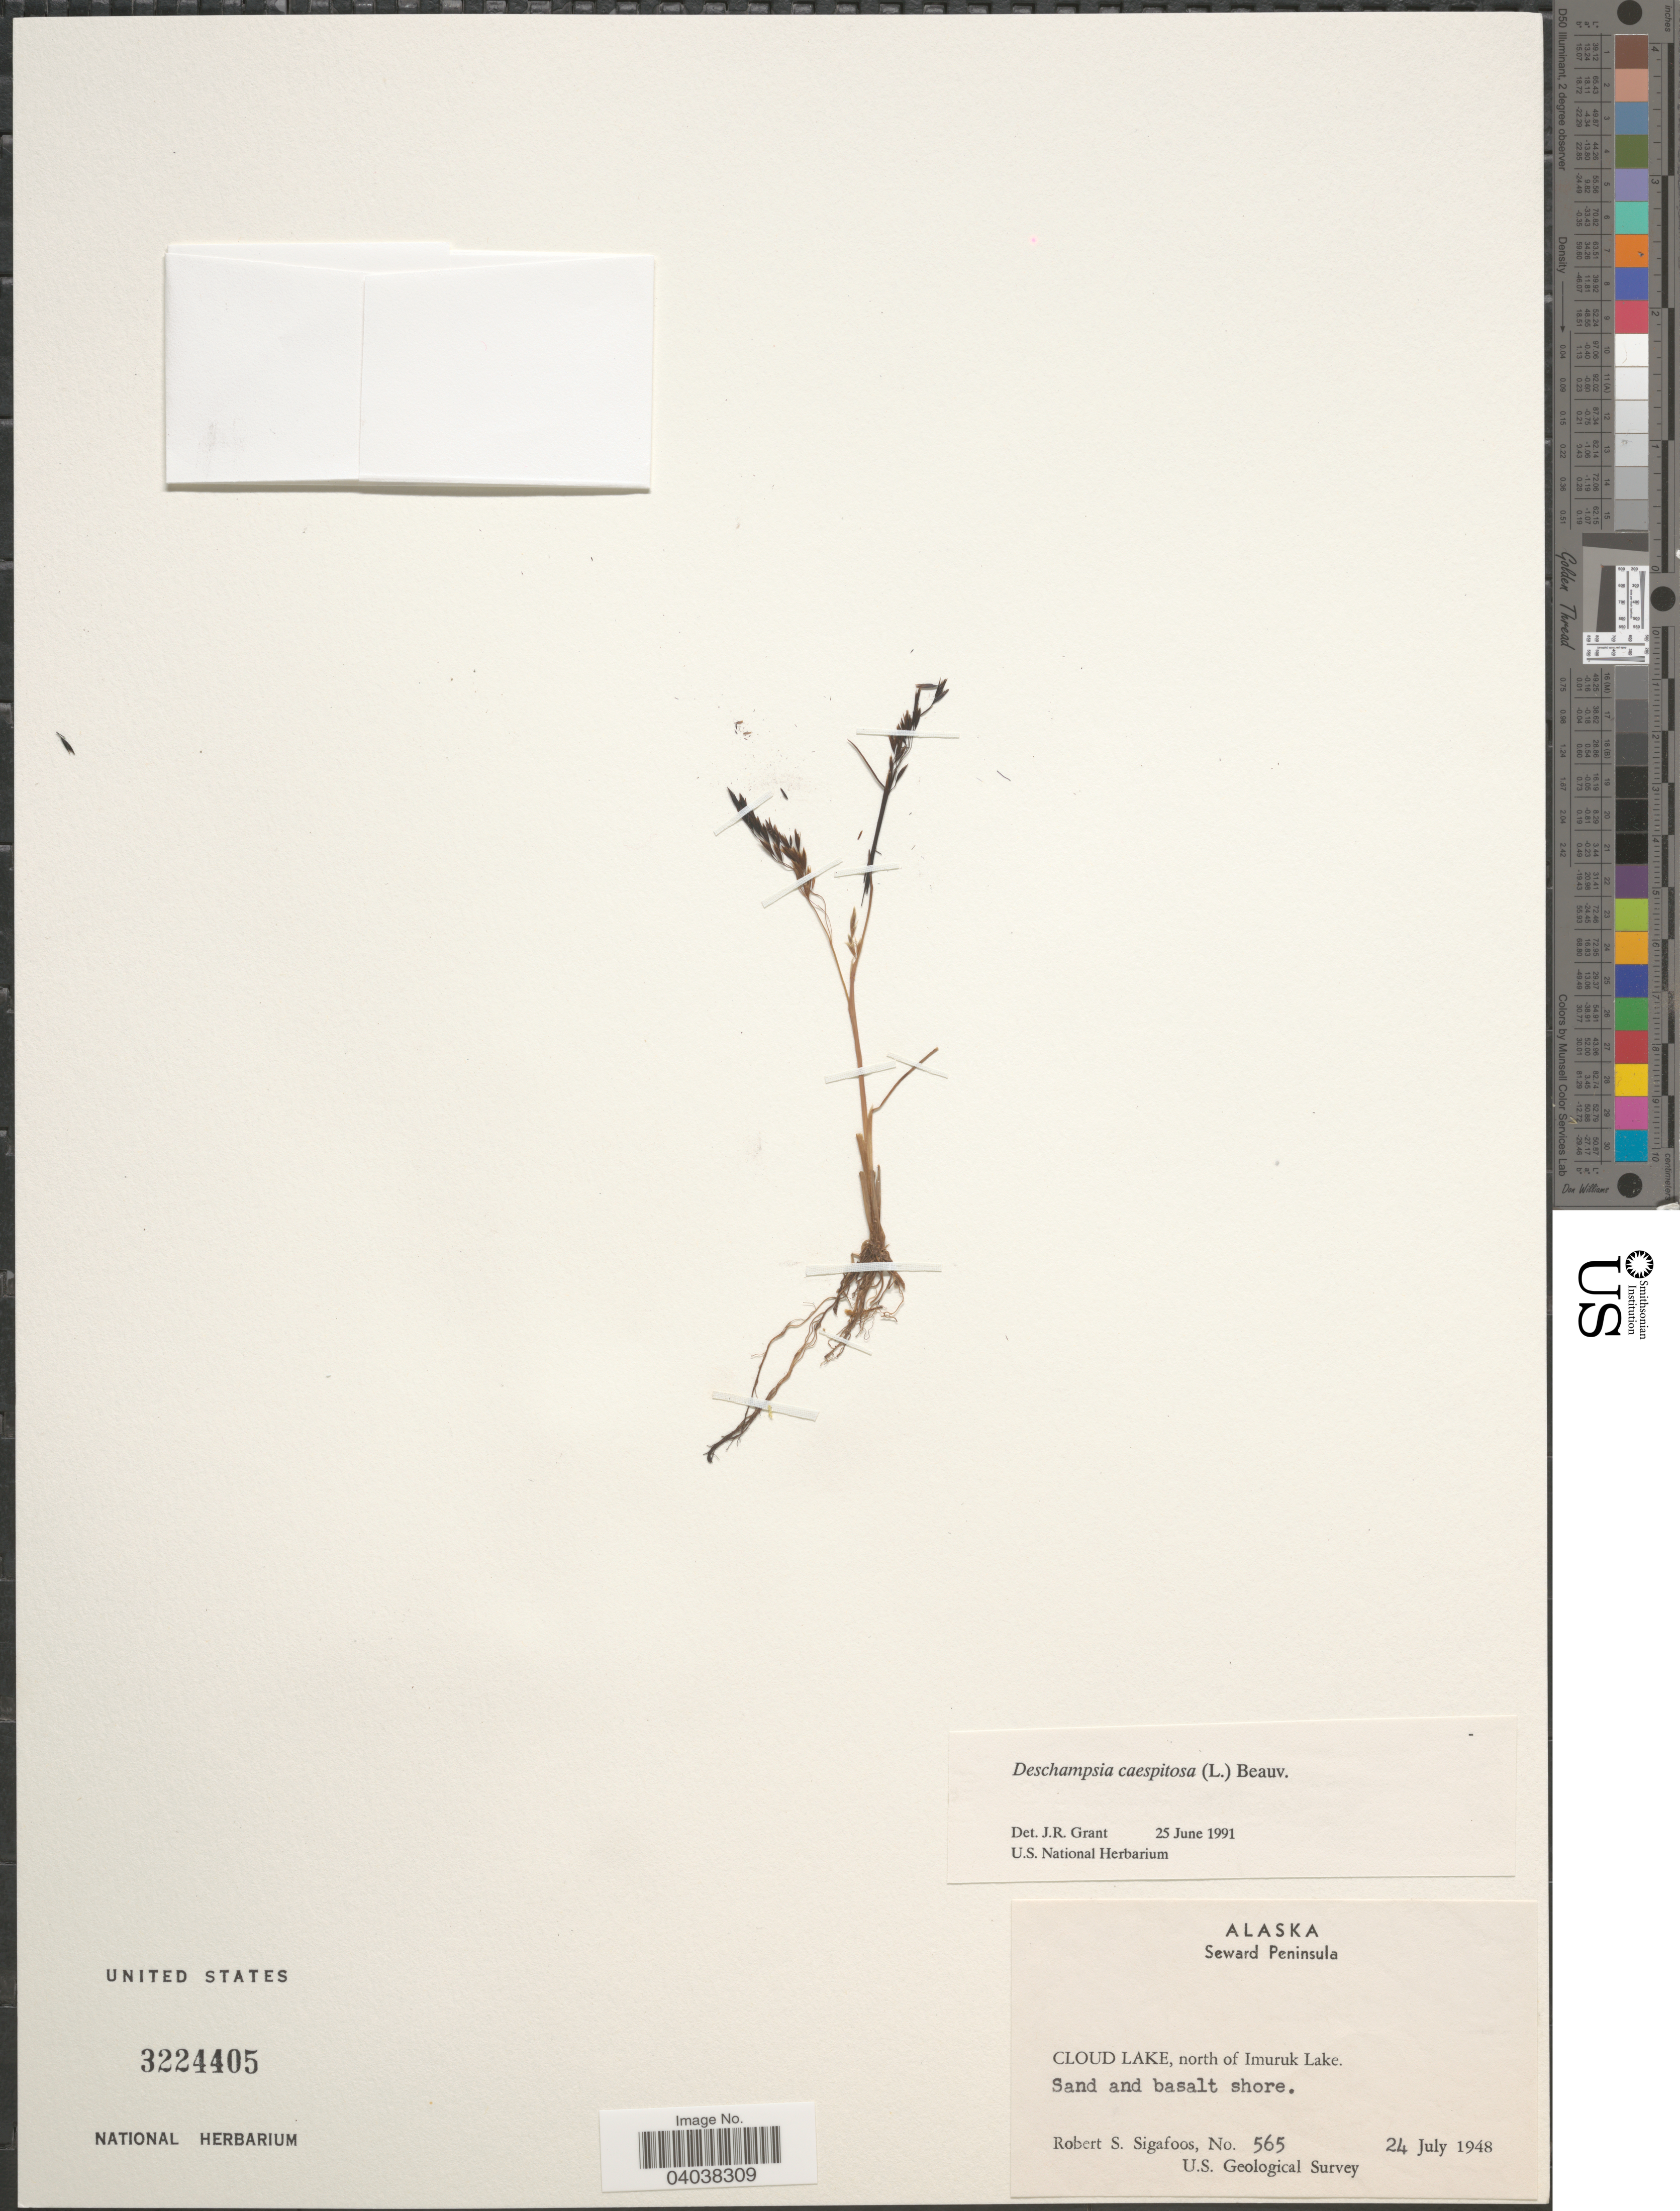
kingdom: Plantae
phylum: Tracheophyta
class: Liliopsida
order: Poales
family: Poaceae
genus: Deschampsia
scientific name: Deschampsia cespitosa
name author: (L.) P. Beauv.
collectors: R. Sigafoos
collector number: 565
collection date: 1948-07-24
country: United States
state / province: Alaska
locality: Seward Peninsula. Cloud Lake, north of Imuruk Lake.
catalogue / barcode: US 3224405